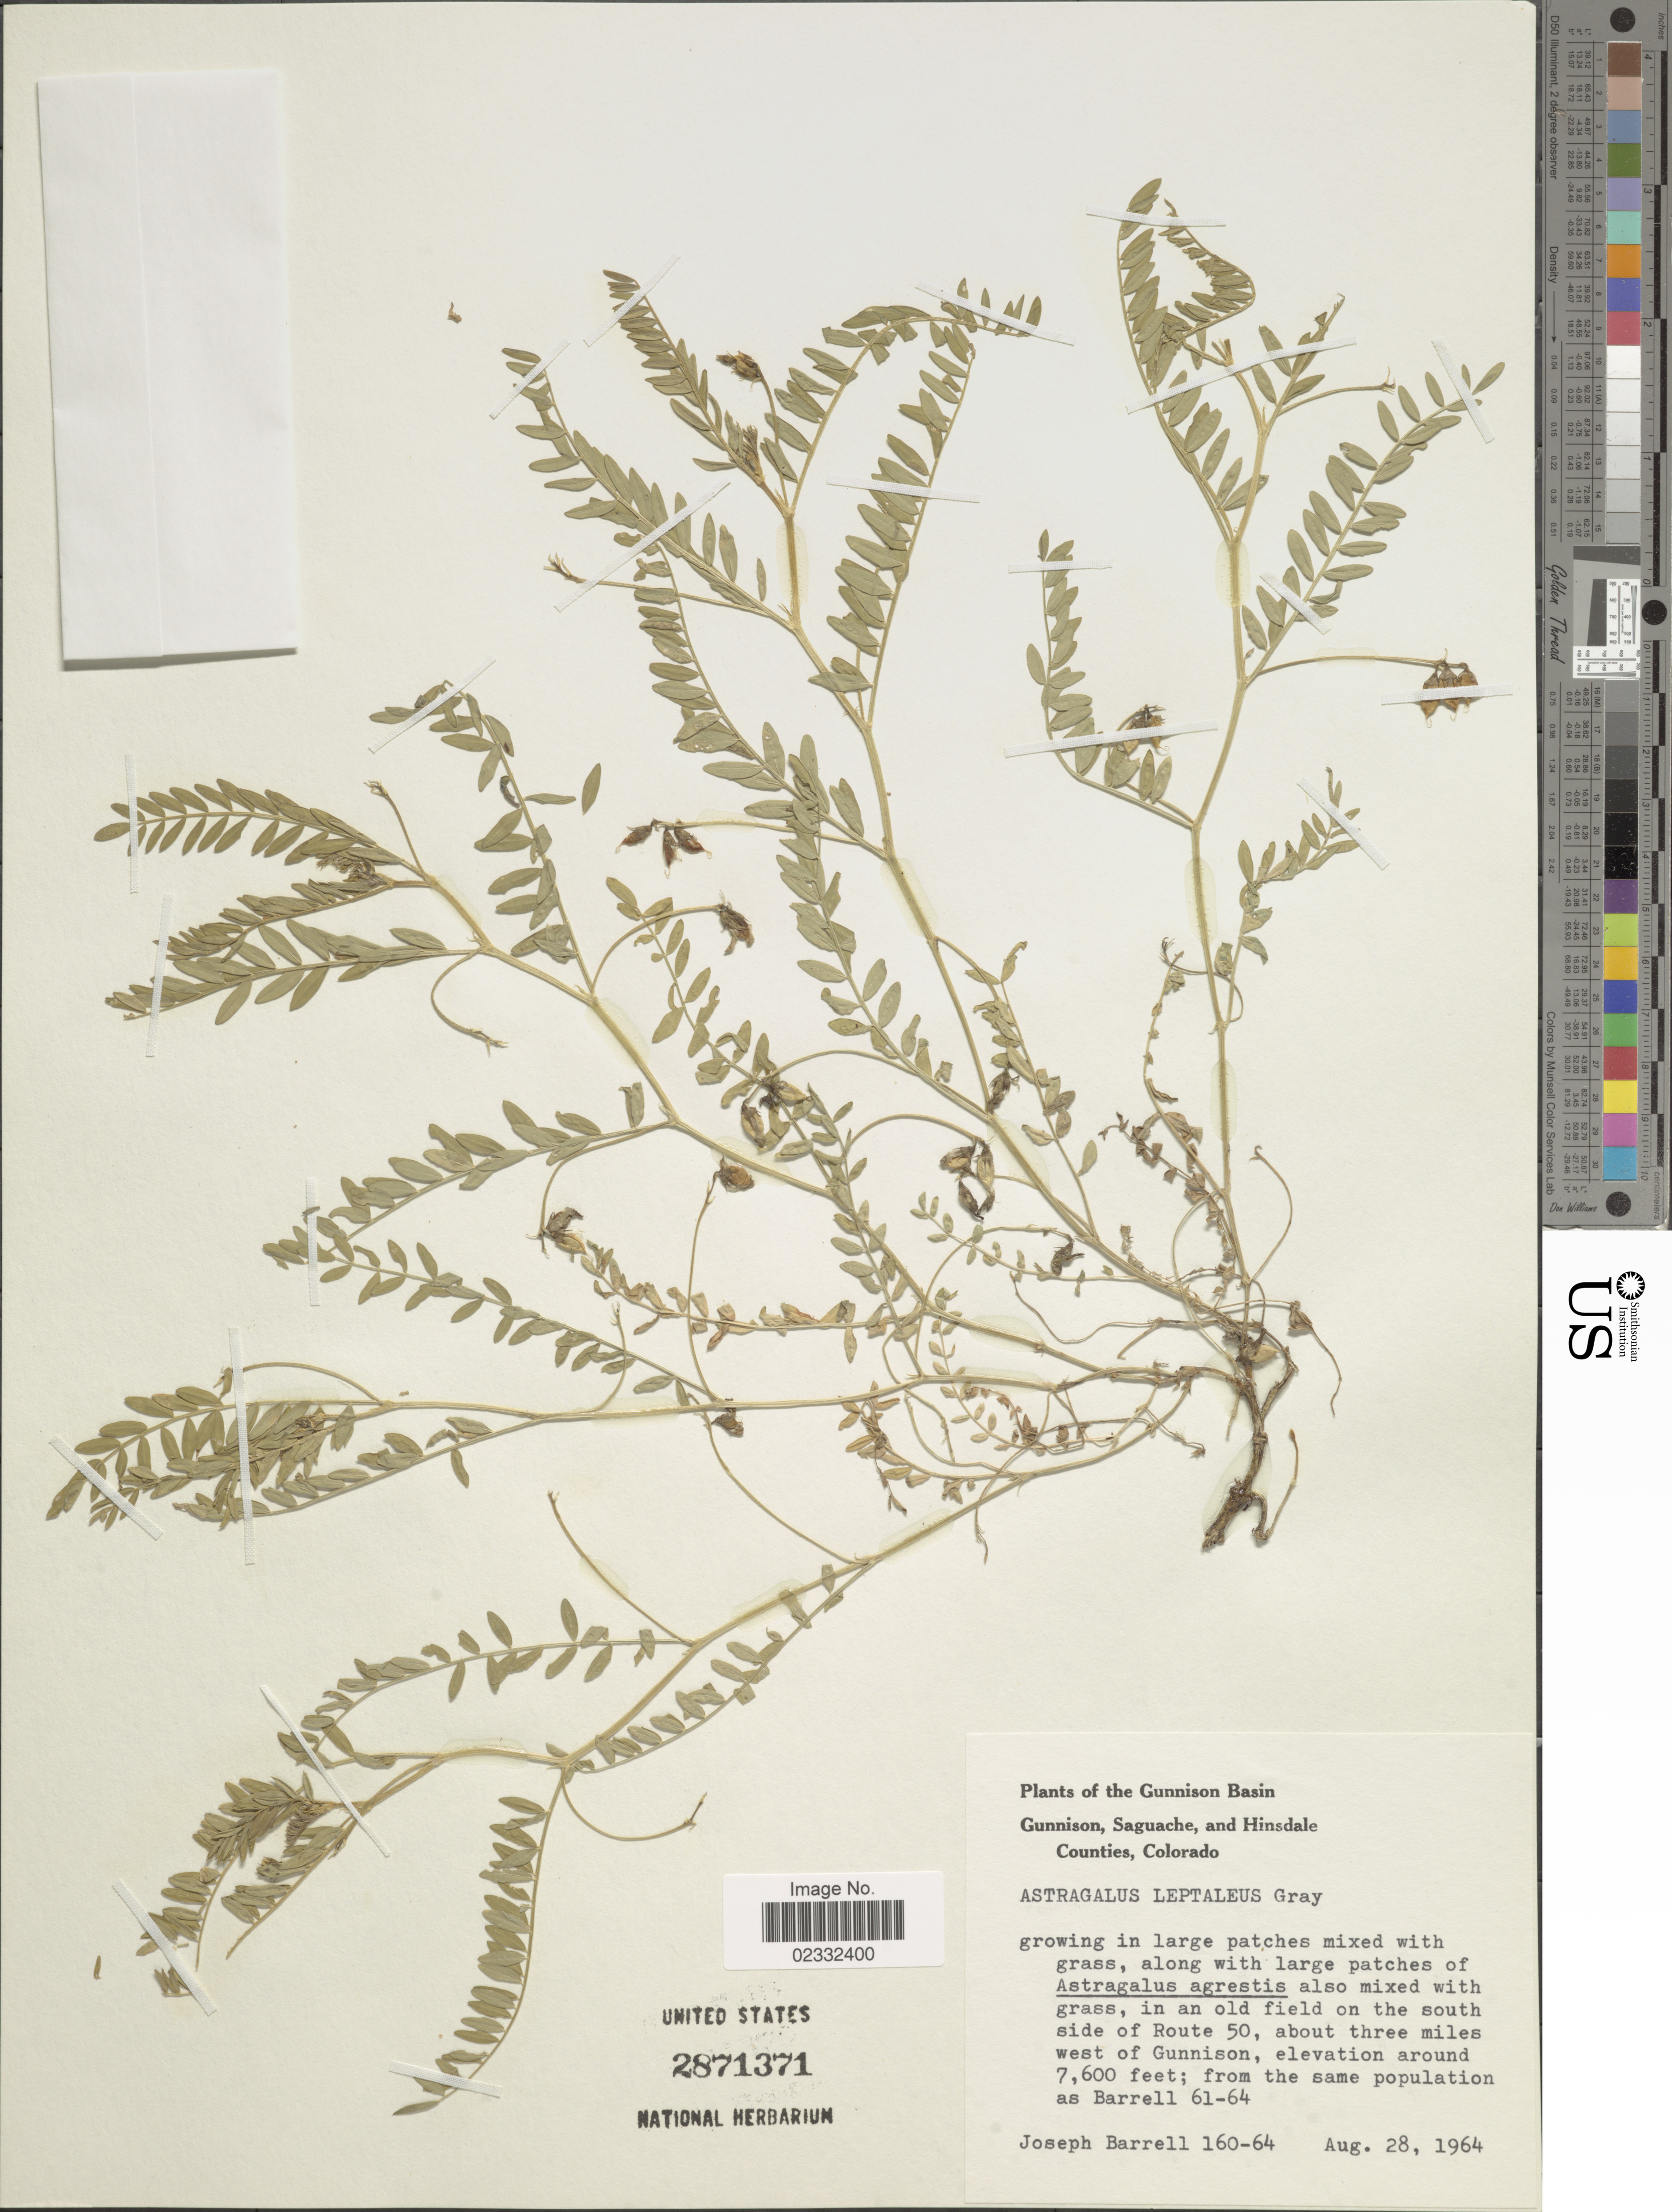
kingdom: Plantae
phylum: Tracheophyta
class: Magnoliopsida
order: Fabales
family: Fabaceae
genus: Astragalus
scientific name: Astragalus leptaleus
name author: A. Gray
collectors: J. Barrell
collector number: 160-64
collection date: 1964-08-28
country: United States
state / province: Colorado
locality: Gunnison Basin, Gunnison, Saguache, and Hinsdale Counties, Colorado, Side of Route 50, about three miles west of Gunnsion.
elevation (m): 2316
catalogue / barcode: US 2871371